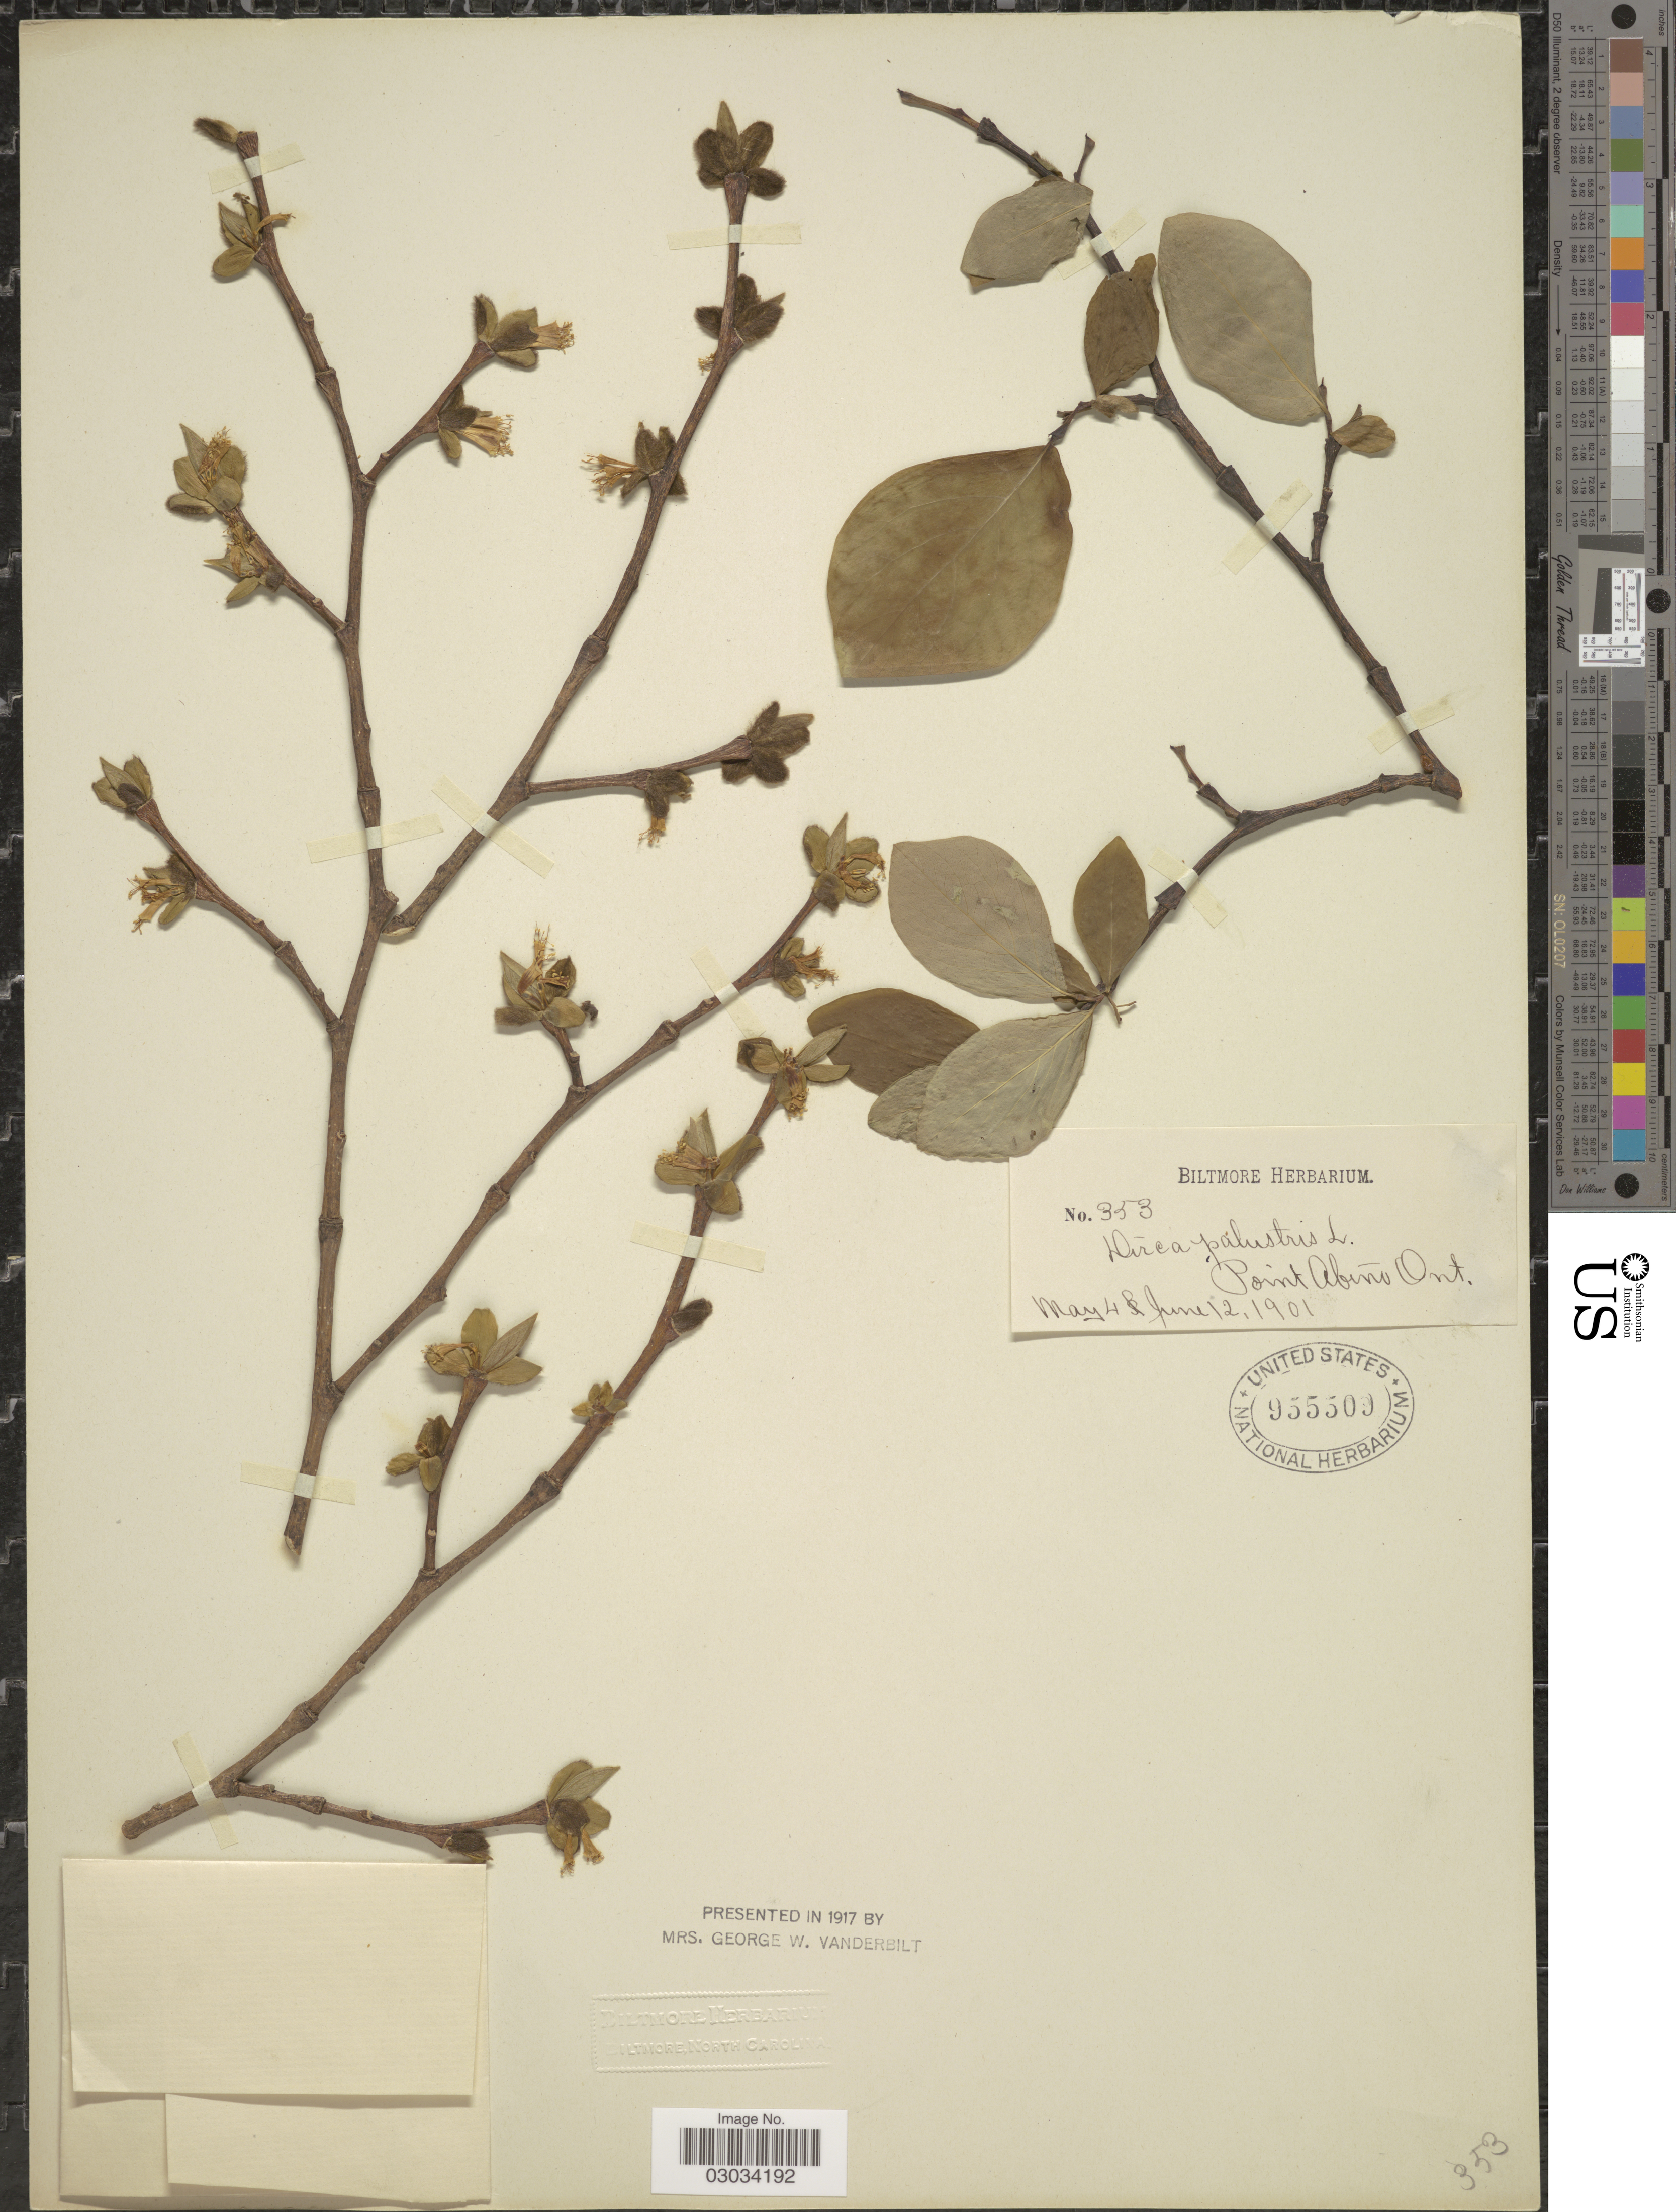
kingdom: Plantae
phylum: Tracheophyta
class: Magnoliopsida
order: Malvales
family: Thymelaeaceae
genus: Dirca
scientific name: Dirca palustris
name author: L.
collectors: ex herb. Biltmore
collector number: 353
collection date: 1901-05-04/1901-06-12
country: Canada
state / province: Ontario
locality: Point Abino.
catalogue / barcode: US 955509